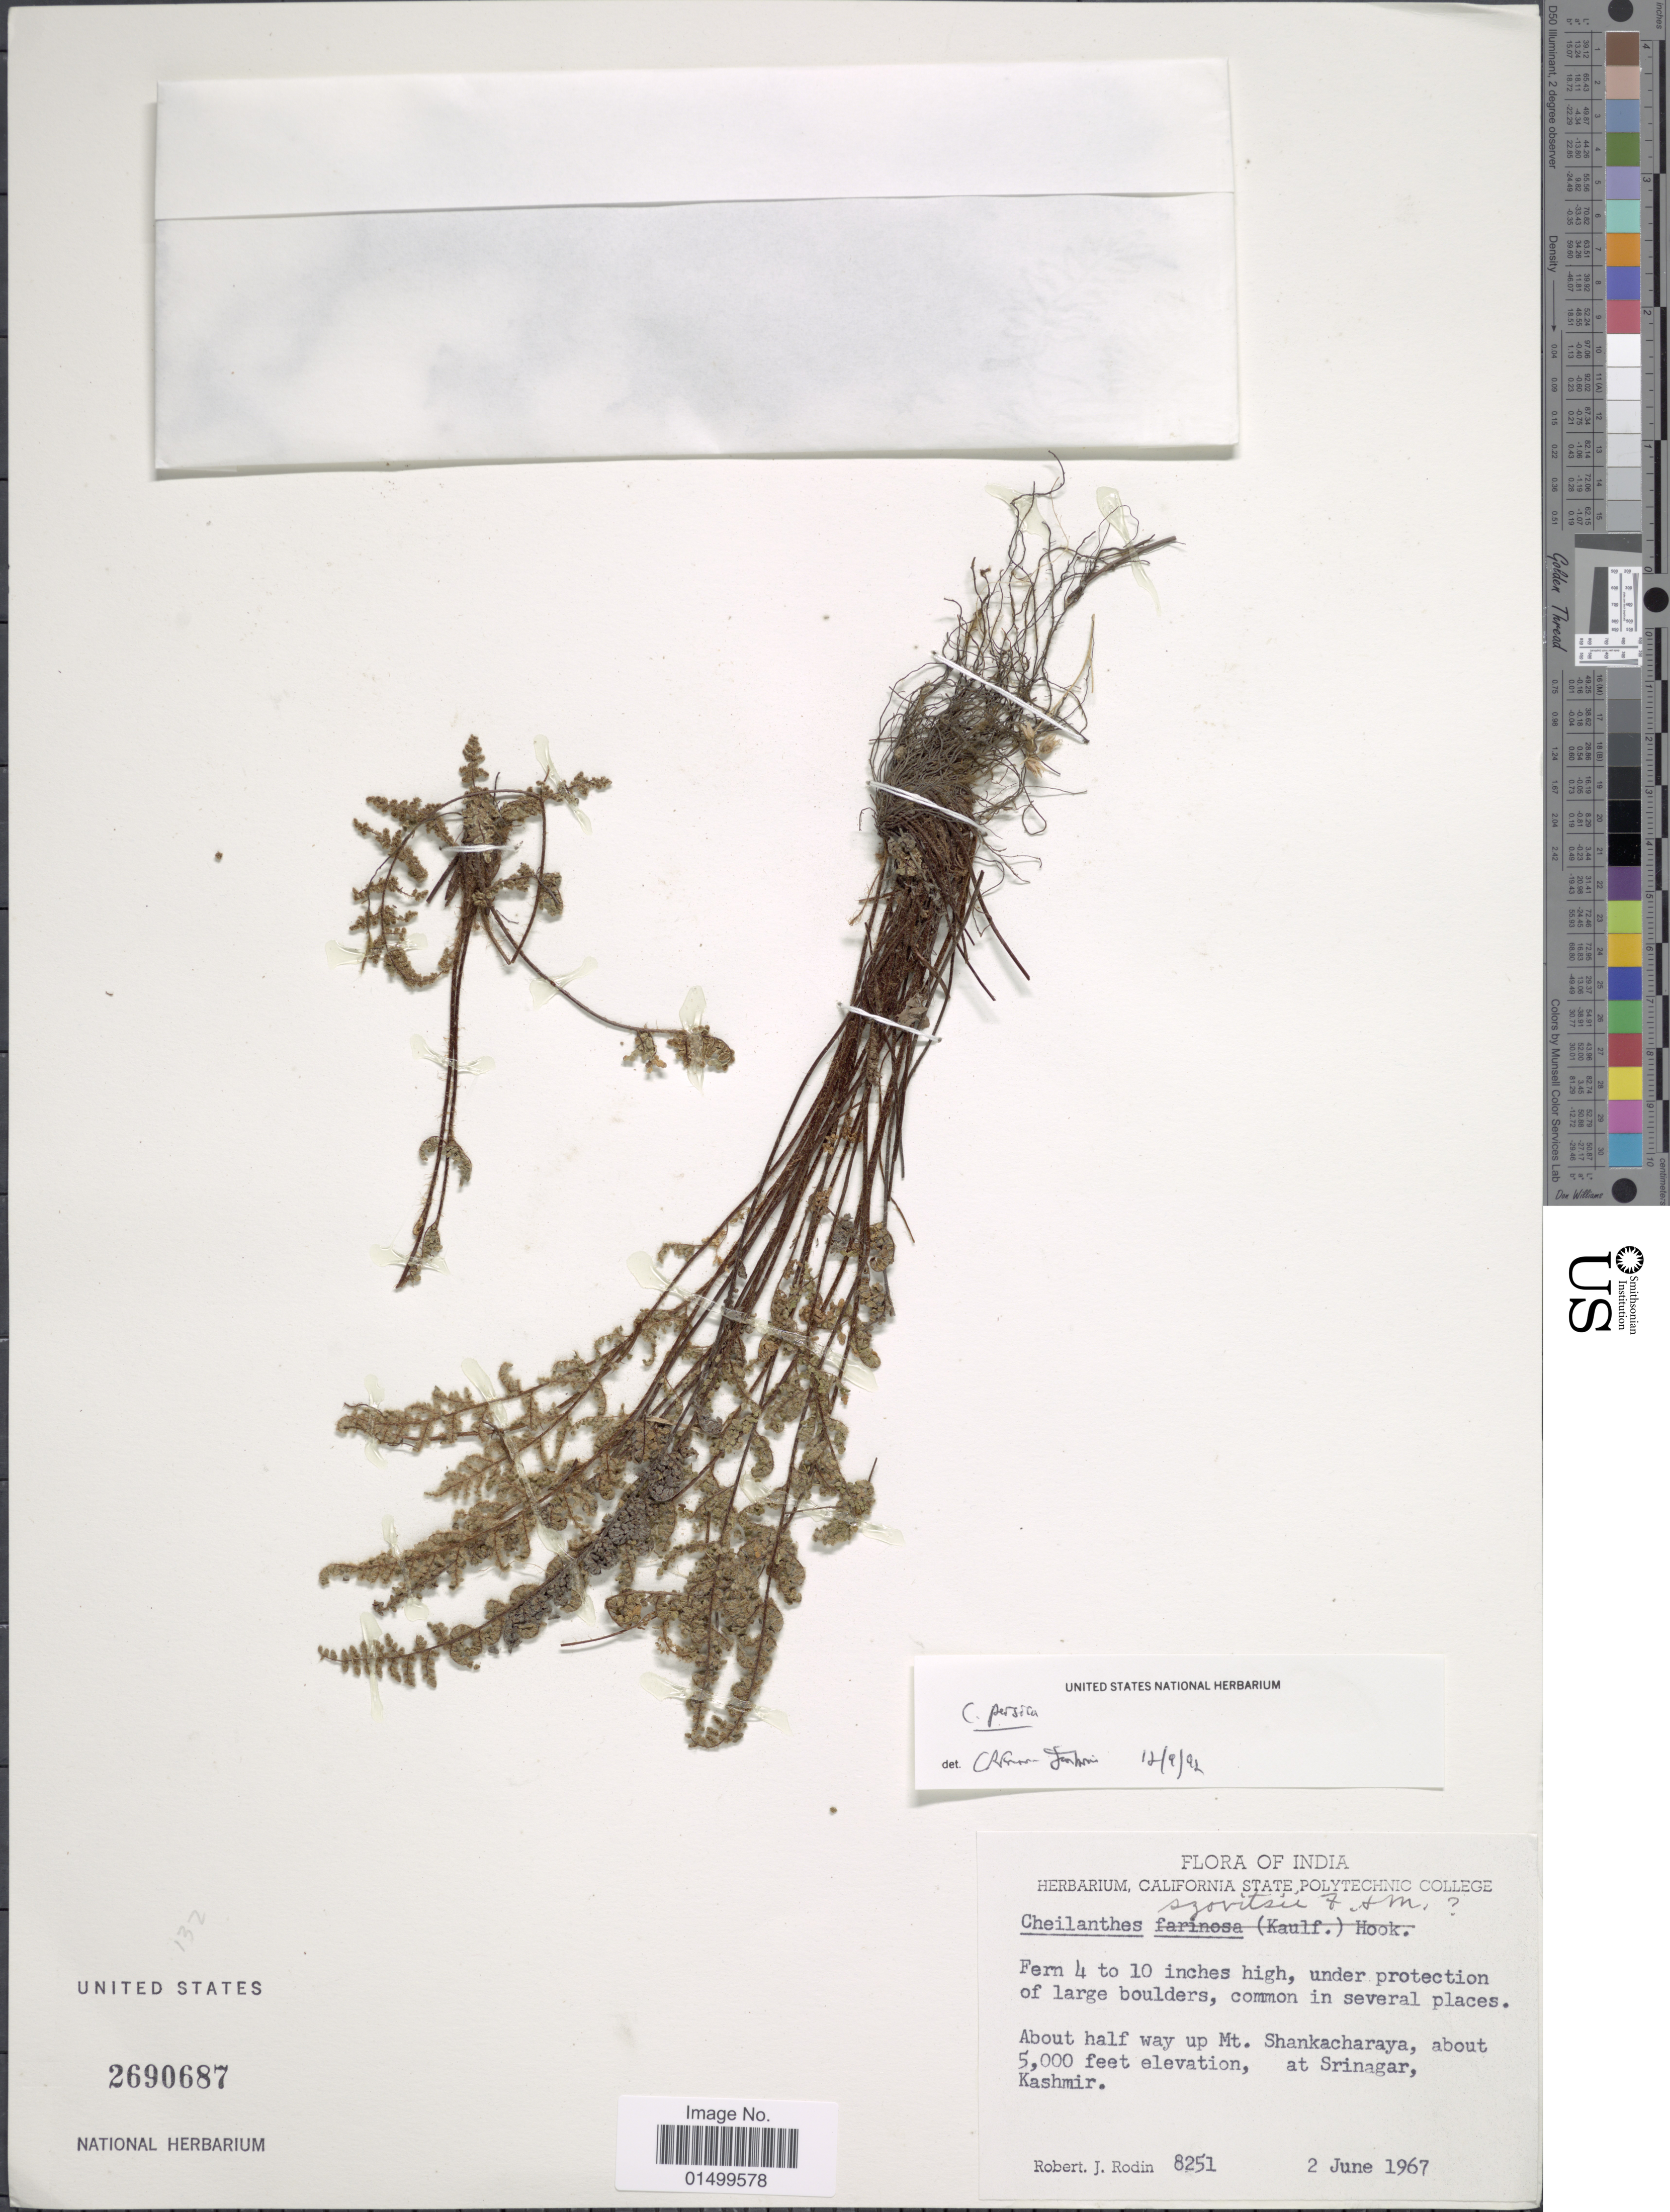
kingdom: Plantae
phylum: Tracheophyta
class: Polypodiopsida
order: Polypodiales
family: Pteridaceae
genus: Cheilanthes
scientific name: Cheilanthes persica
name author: (Bory) Mett. ex Kuhn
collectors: R. J. Rodin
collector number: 8251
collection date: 1967-06-02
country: India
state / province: Jammu and Kashmir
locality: About half way uo Mt. Shankaracharya, at Srinagar, Kashmir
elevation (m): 1524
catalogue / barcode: US 2690687